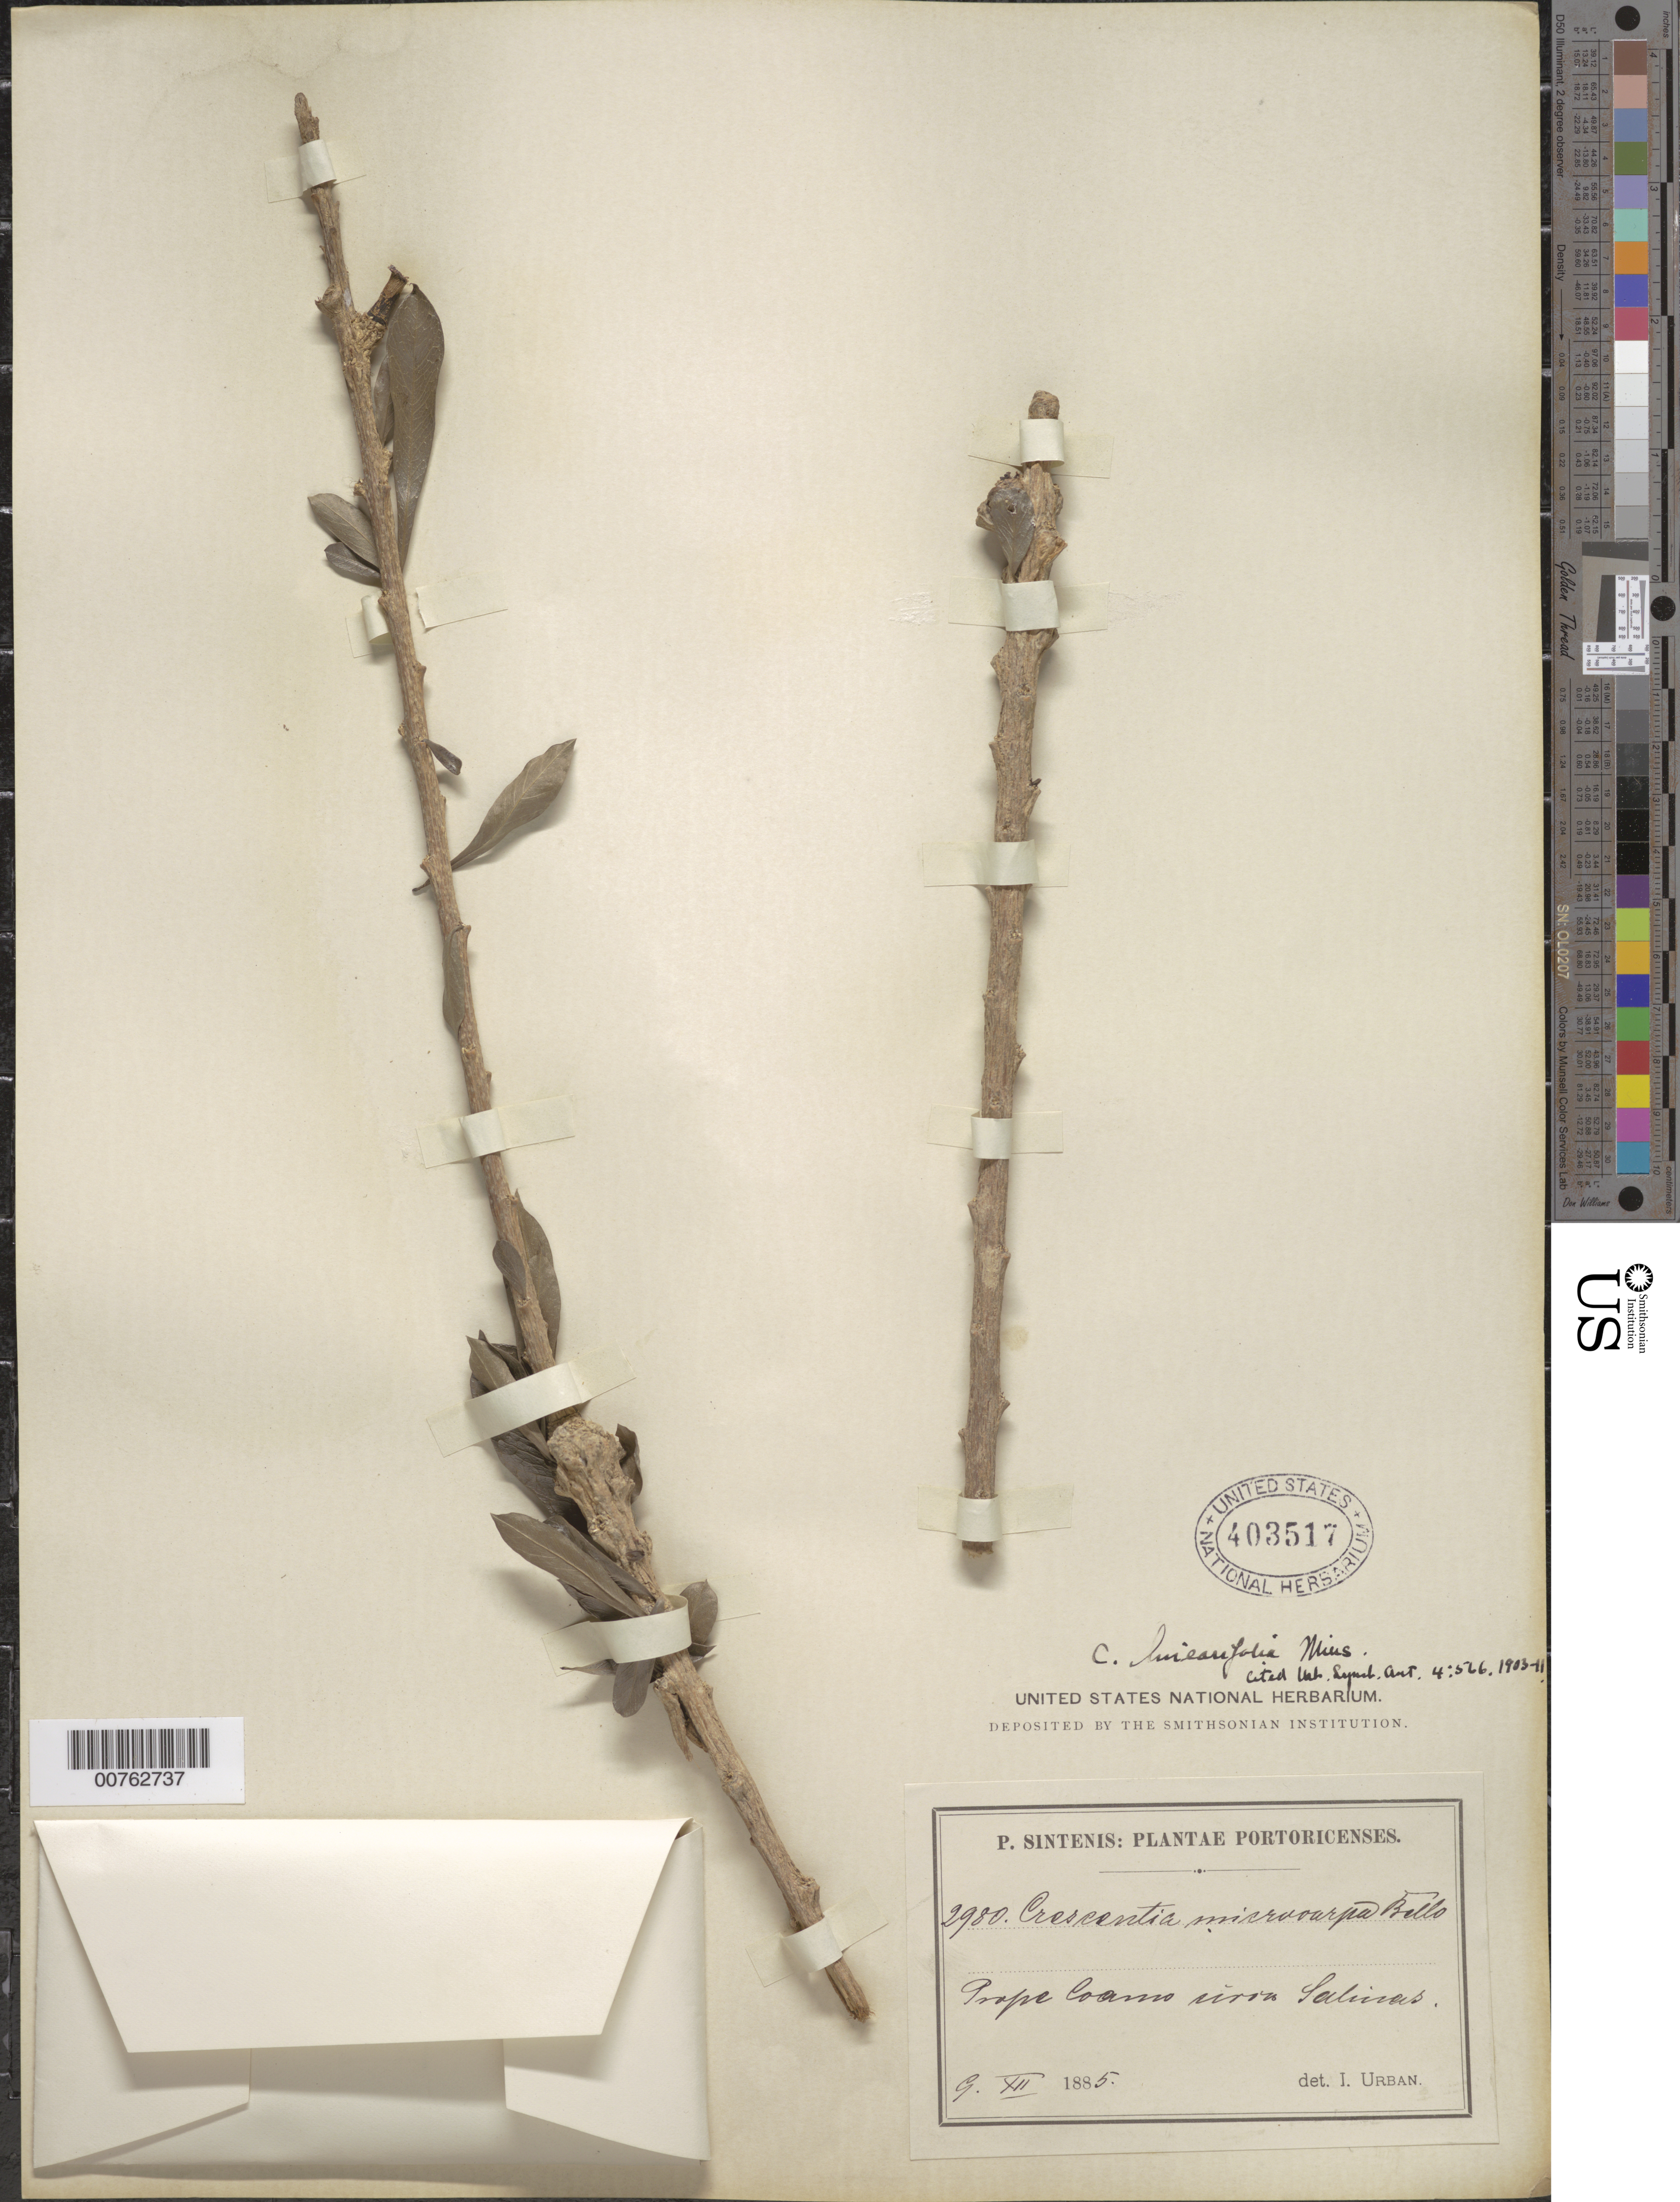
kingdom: Plantae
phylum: Tracheophyta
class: Magnoliopsida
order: Lamiales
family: Bignoniaceae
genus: Crescentia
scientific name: Crescentia linearifolia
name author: Miers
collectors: P. Sintenis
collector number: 2980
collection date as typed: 09 Dec 1885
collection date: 1885-12-09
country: Puerto Rico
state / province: Coamo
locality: Prope Coamo versus Salinas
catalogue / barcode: US 403517